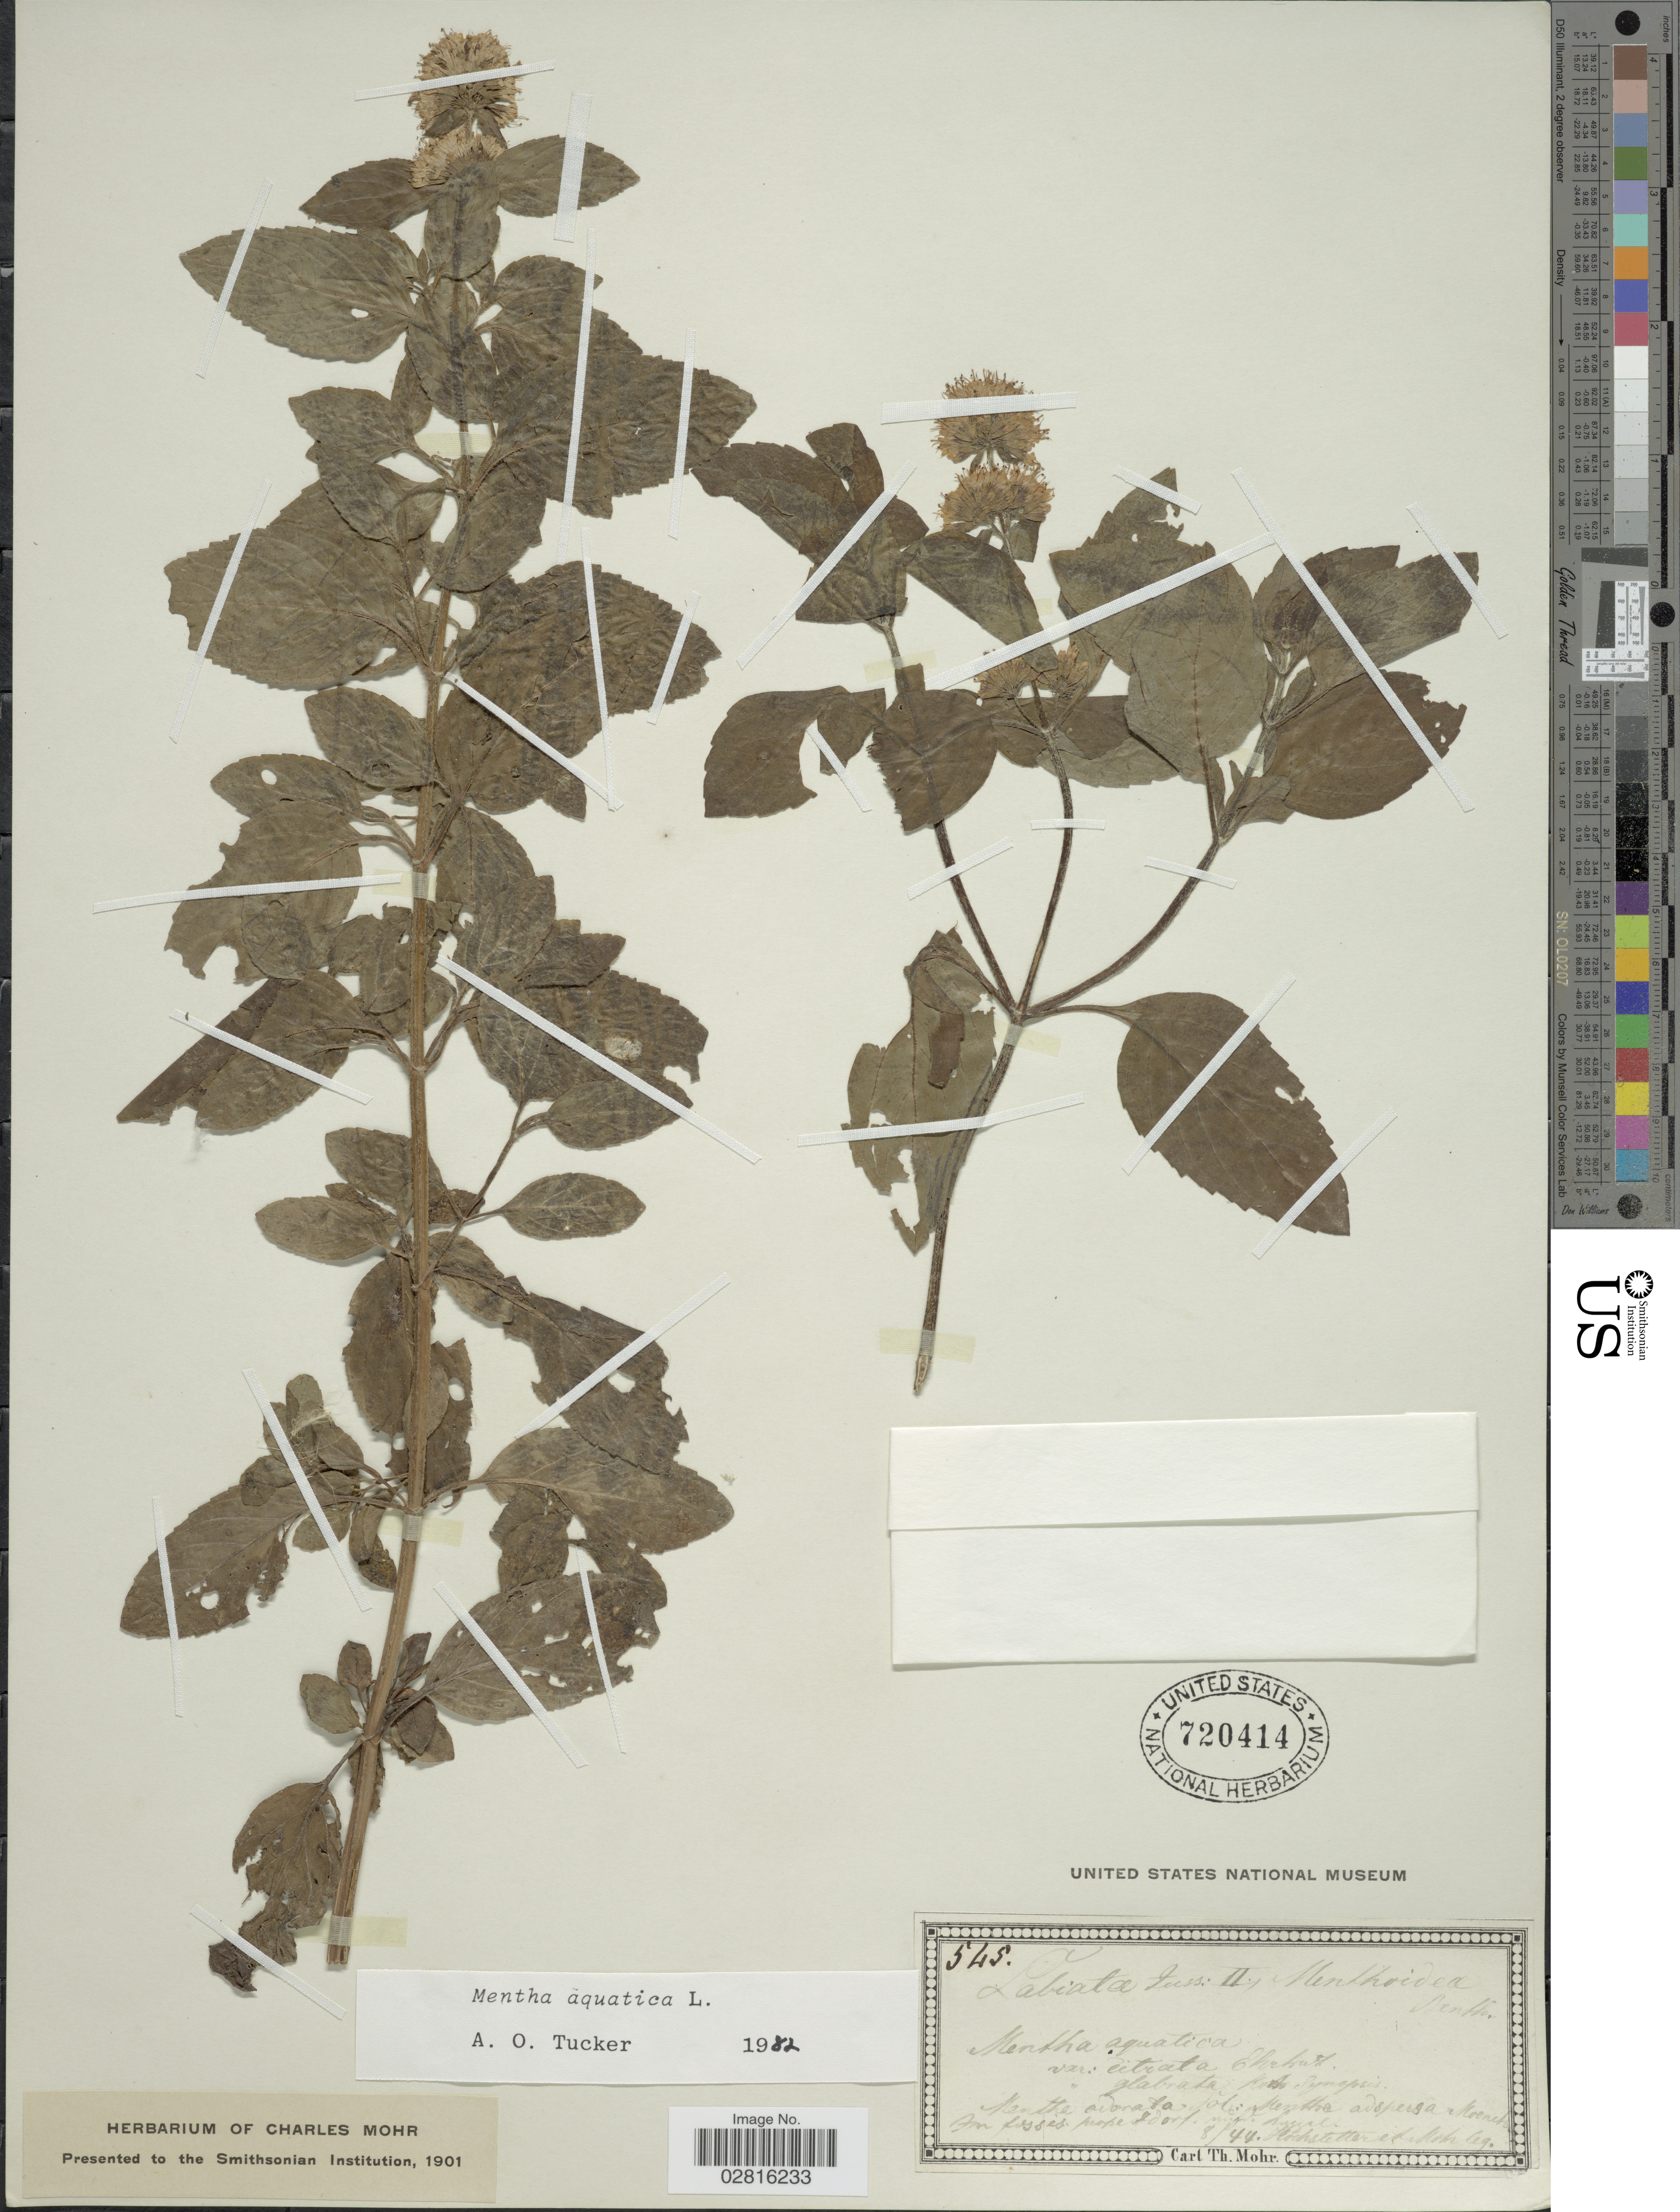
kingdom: Plantae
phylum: Tracheophyta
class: Magnoliopsida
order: Lamiales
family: Lamiaceae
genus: Mentha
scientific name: Mentha aquatica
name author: L.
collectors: -. Hochstetter & Mohr, C. T. (herbarium)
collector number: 545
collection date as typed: Transcribed d/m/y: /8/44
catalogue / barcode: US 720414